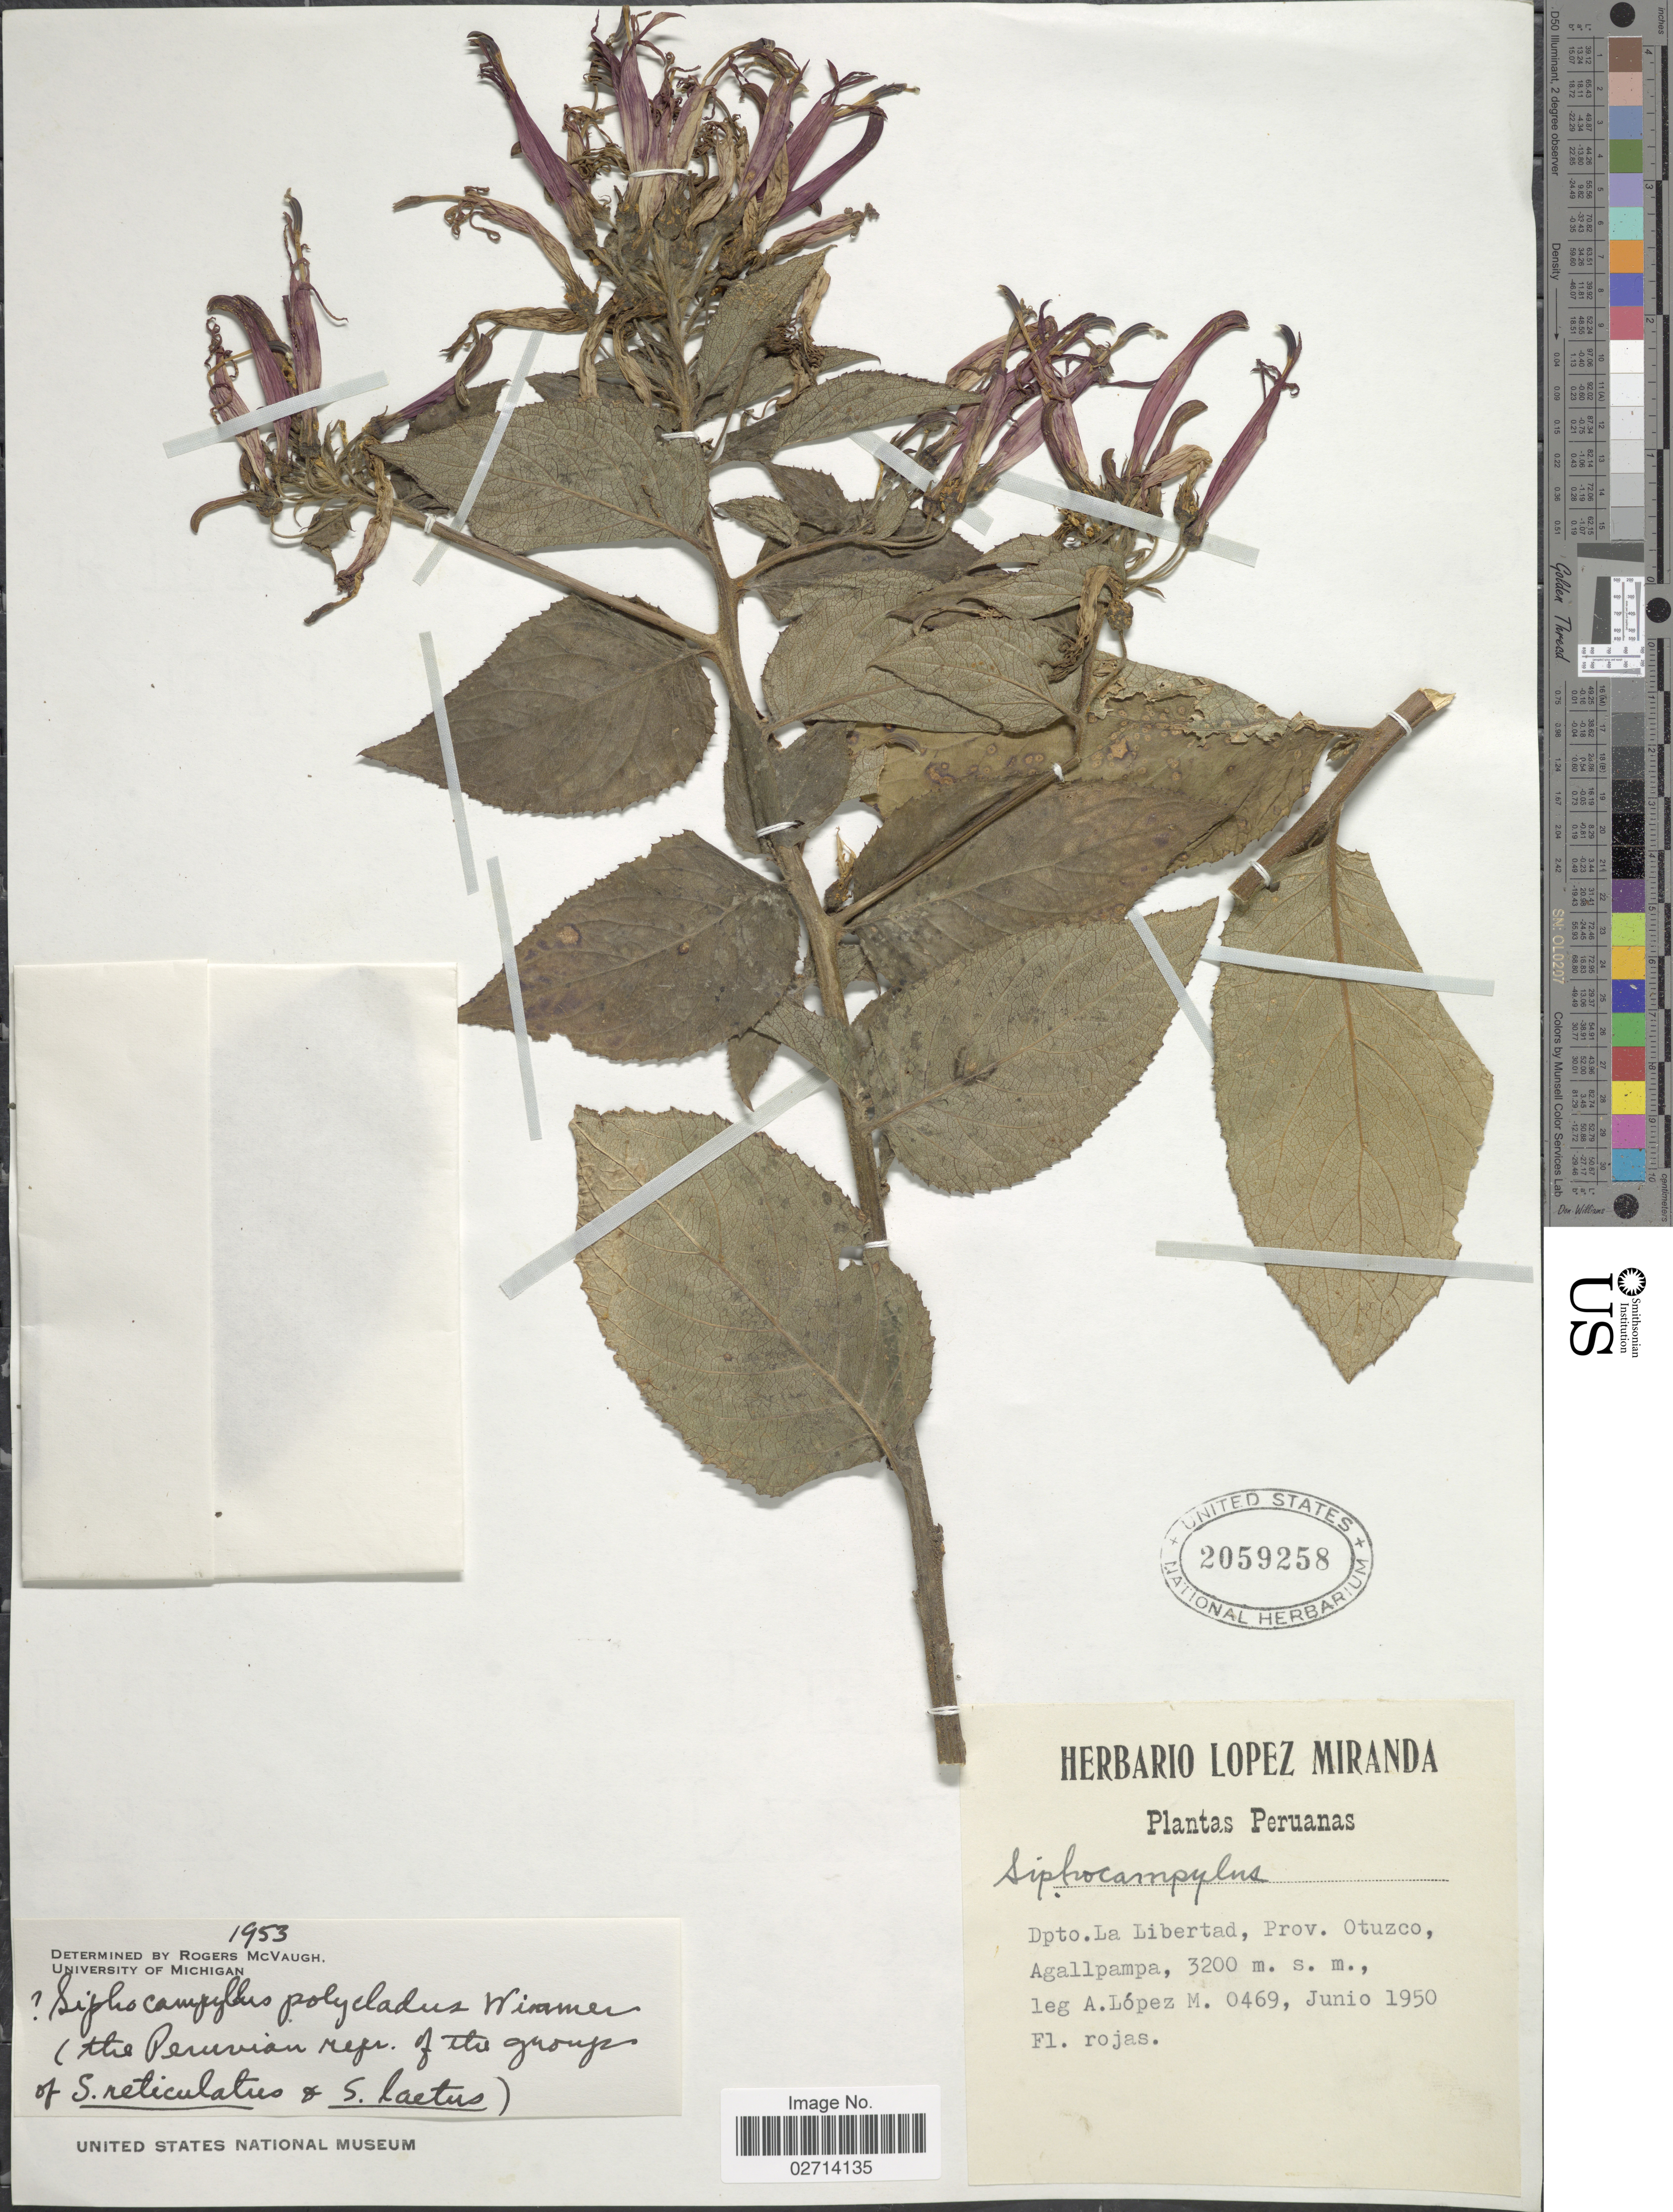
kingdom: Plantae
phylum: Tracheophyta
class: Magnoliopsida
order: Asterales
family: Campanulaceae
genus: Siphocampylus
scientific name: Siphocampylus polycladus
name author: E. Wimm.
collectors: A. López M.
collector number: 0469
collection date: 1950-06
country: Peru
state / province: La Libertad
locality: Prov. Otuzco, Agallpampa.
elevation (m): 3200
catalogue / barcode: US 2059258